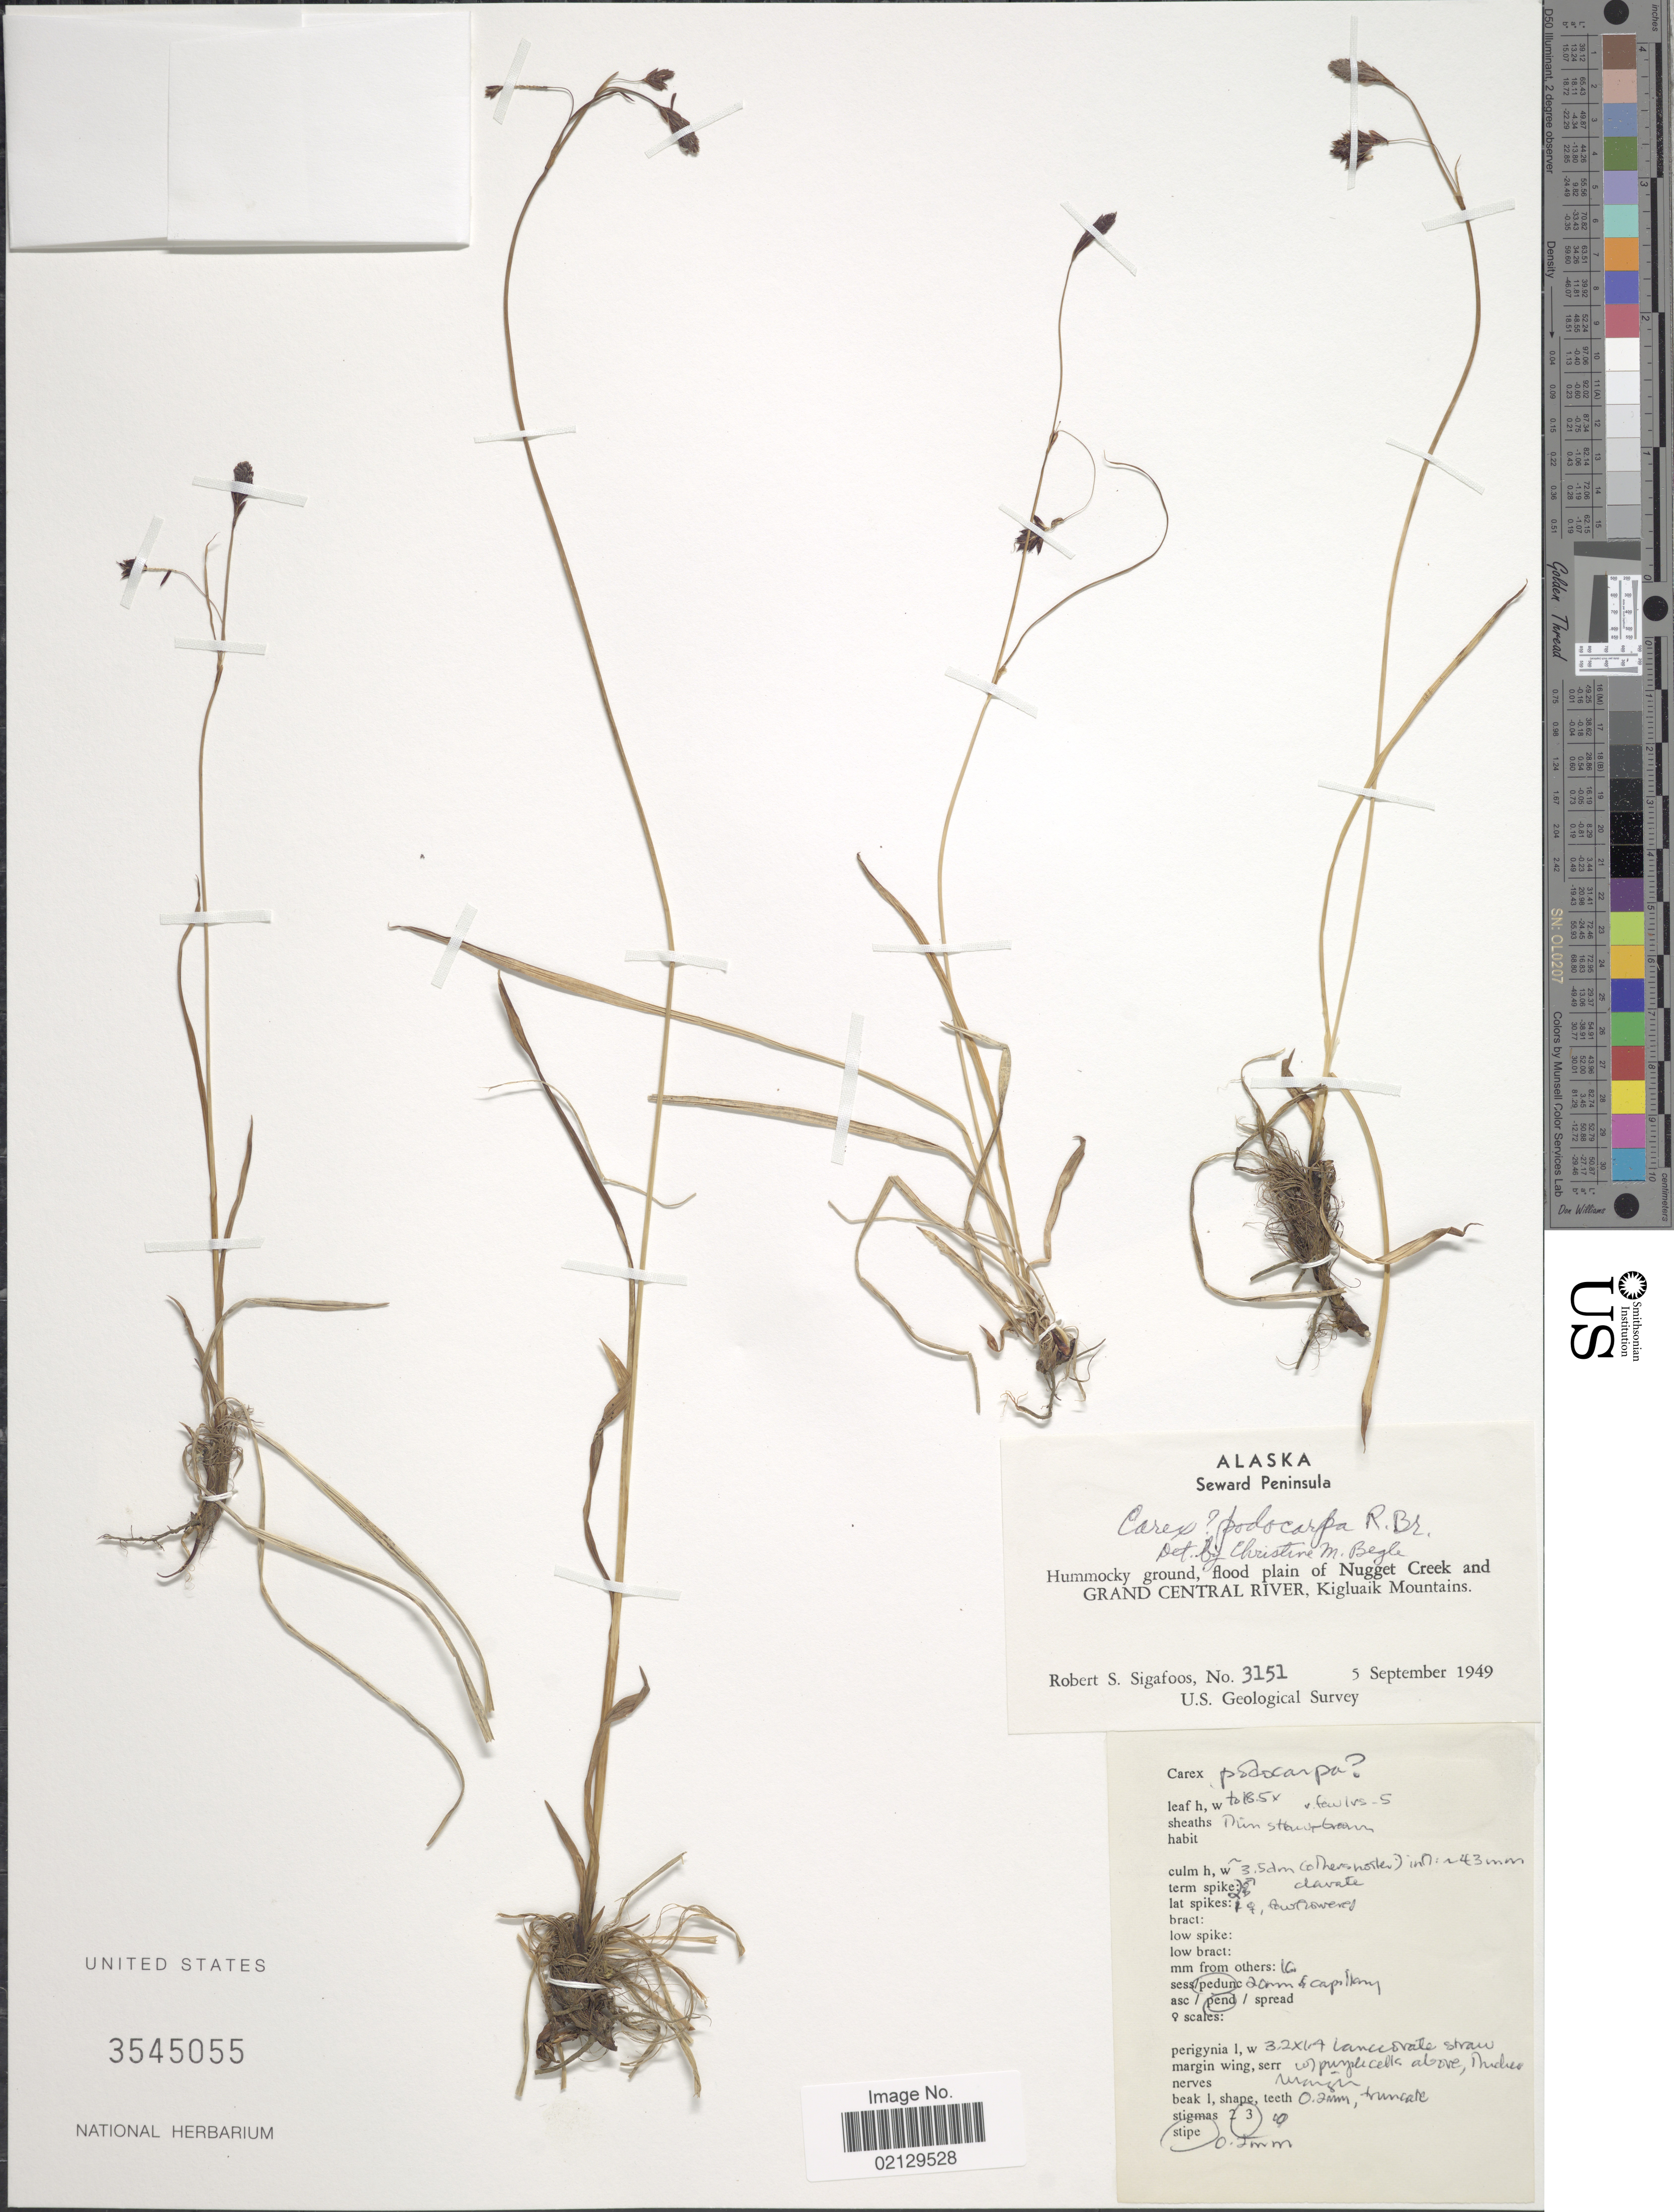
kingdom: Plantae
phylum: Tracheophyta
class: Liliopsida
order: Poales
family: Cyperaceae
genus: Carex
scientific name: Carex podocarpa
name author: R. Br.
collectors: R. Sigafoos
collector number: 3151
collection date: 1949-09-05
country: United States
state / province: Alaska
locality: Seward Peninsula, Hummocky ground, flood plain of Nugget Creek and Grand Central River, Kigluaik Mountains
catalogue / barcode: US 3545055